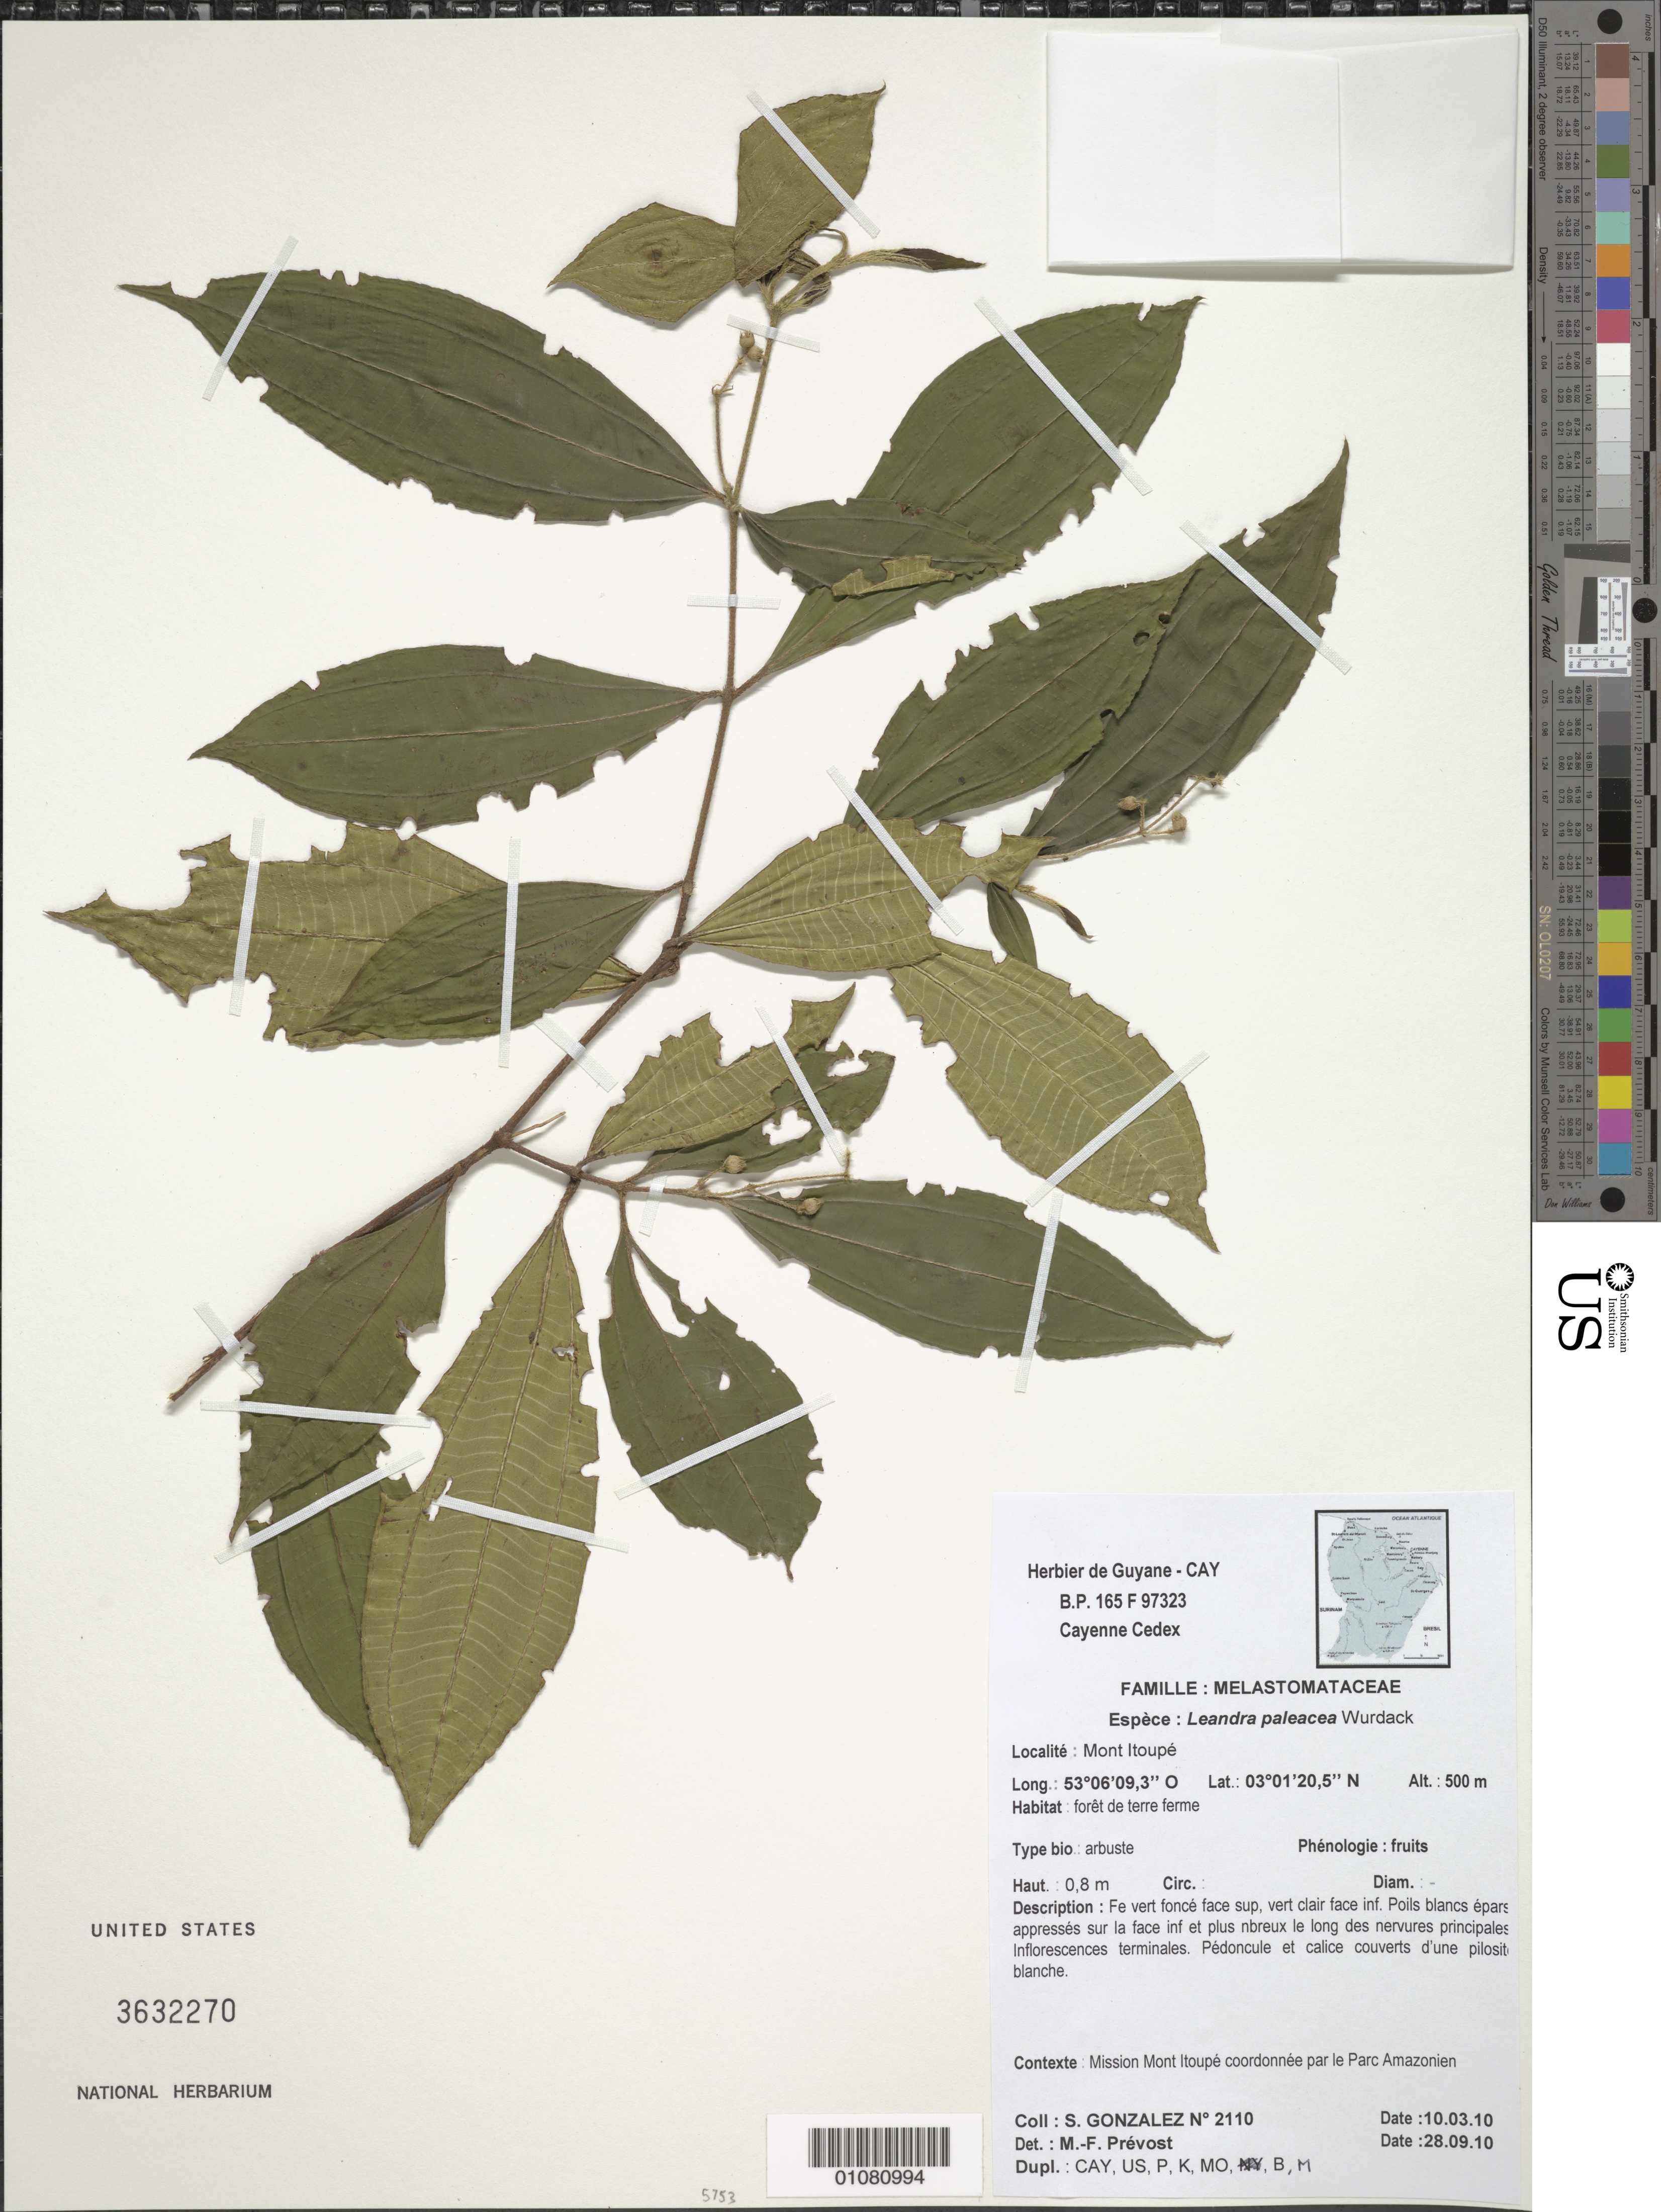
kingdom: Plantae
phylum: Tracheophyta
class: Magnoliopsida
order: Myrtales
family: Melastomataceae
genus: Leandra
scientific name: Leandra paleacea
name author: Wurdack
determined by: Prévost, M.-F.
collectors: S. Gonzalez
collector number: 2110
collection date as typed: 10-Mar-10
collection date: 1910-03-10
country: French Guiana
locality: Mont Itoupé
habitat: Foret de terre ferme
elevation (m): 500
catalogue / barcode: US 3632270